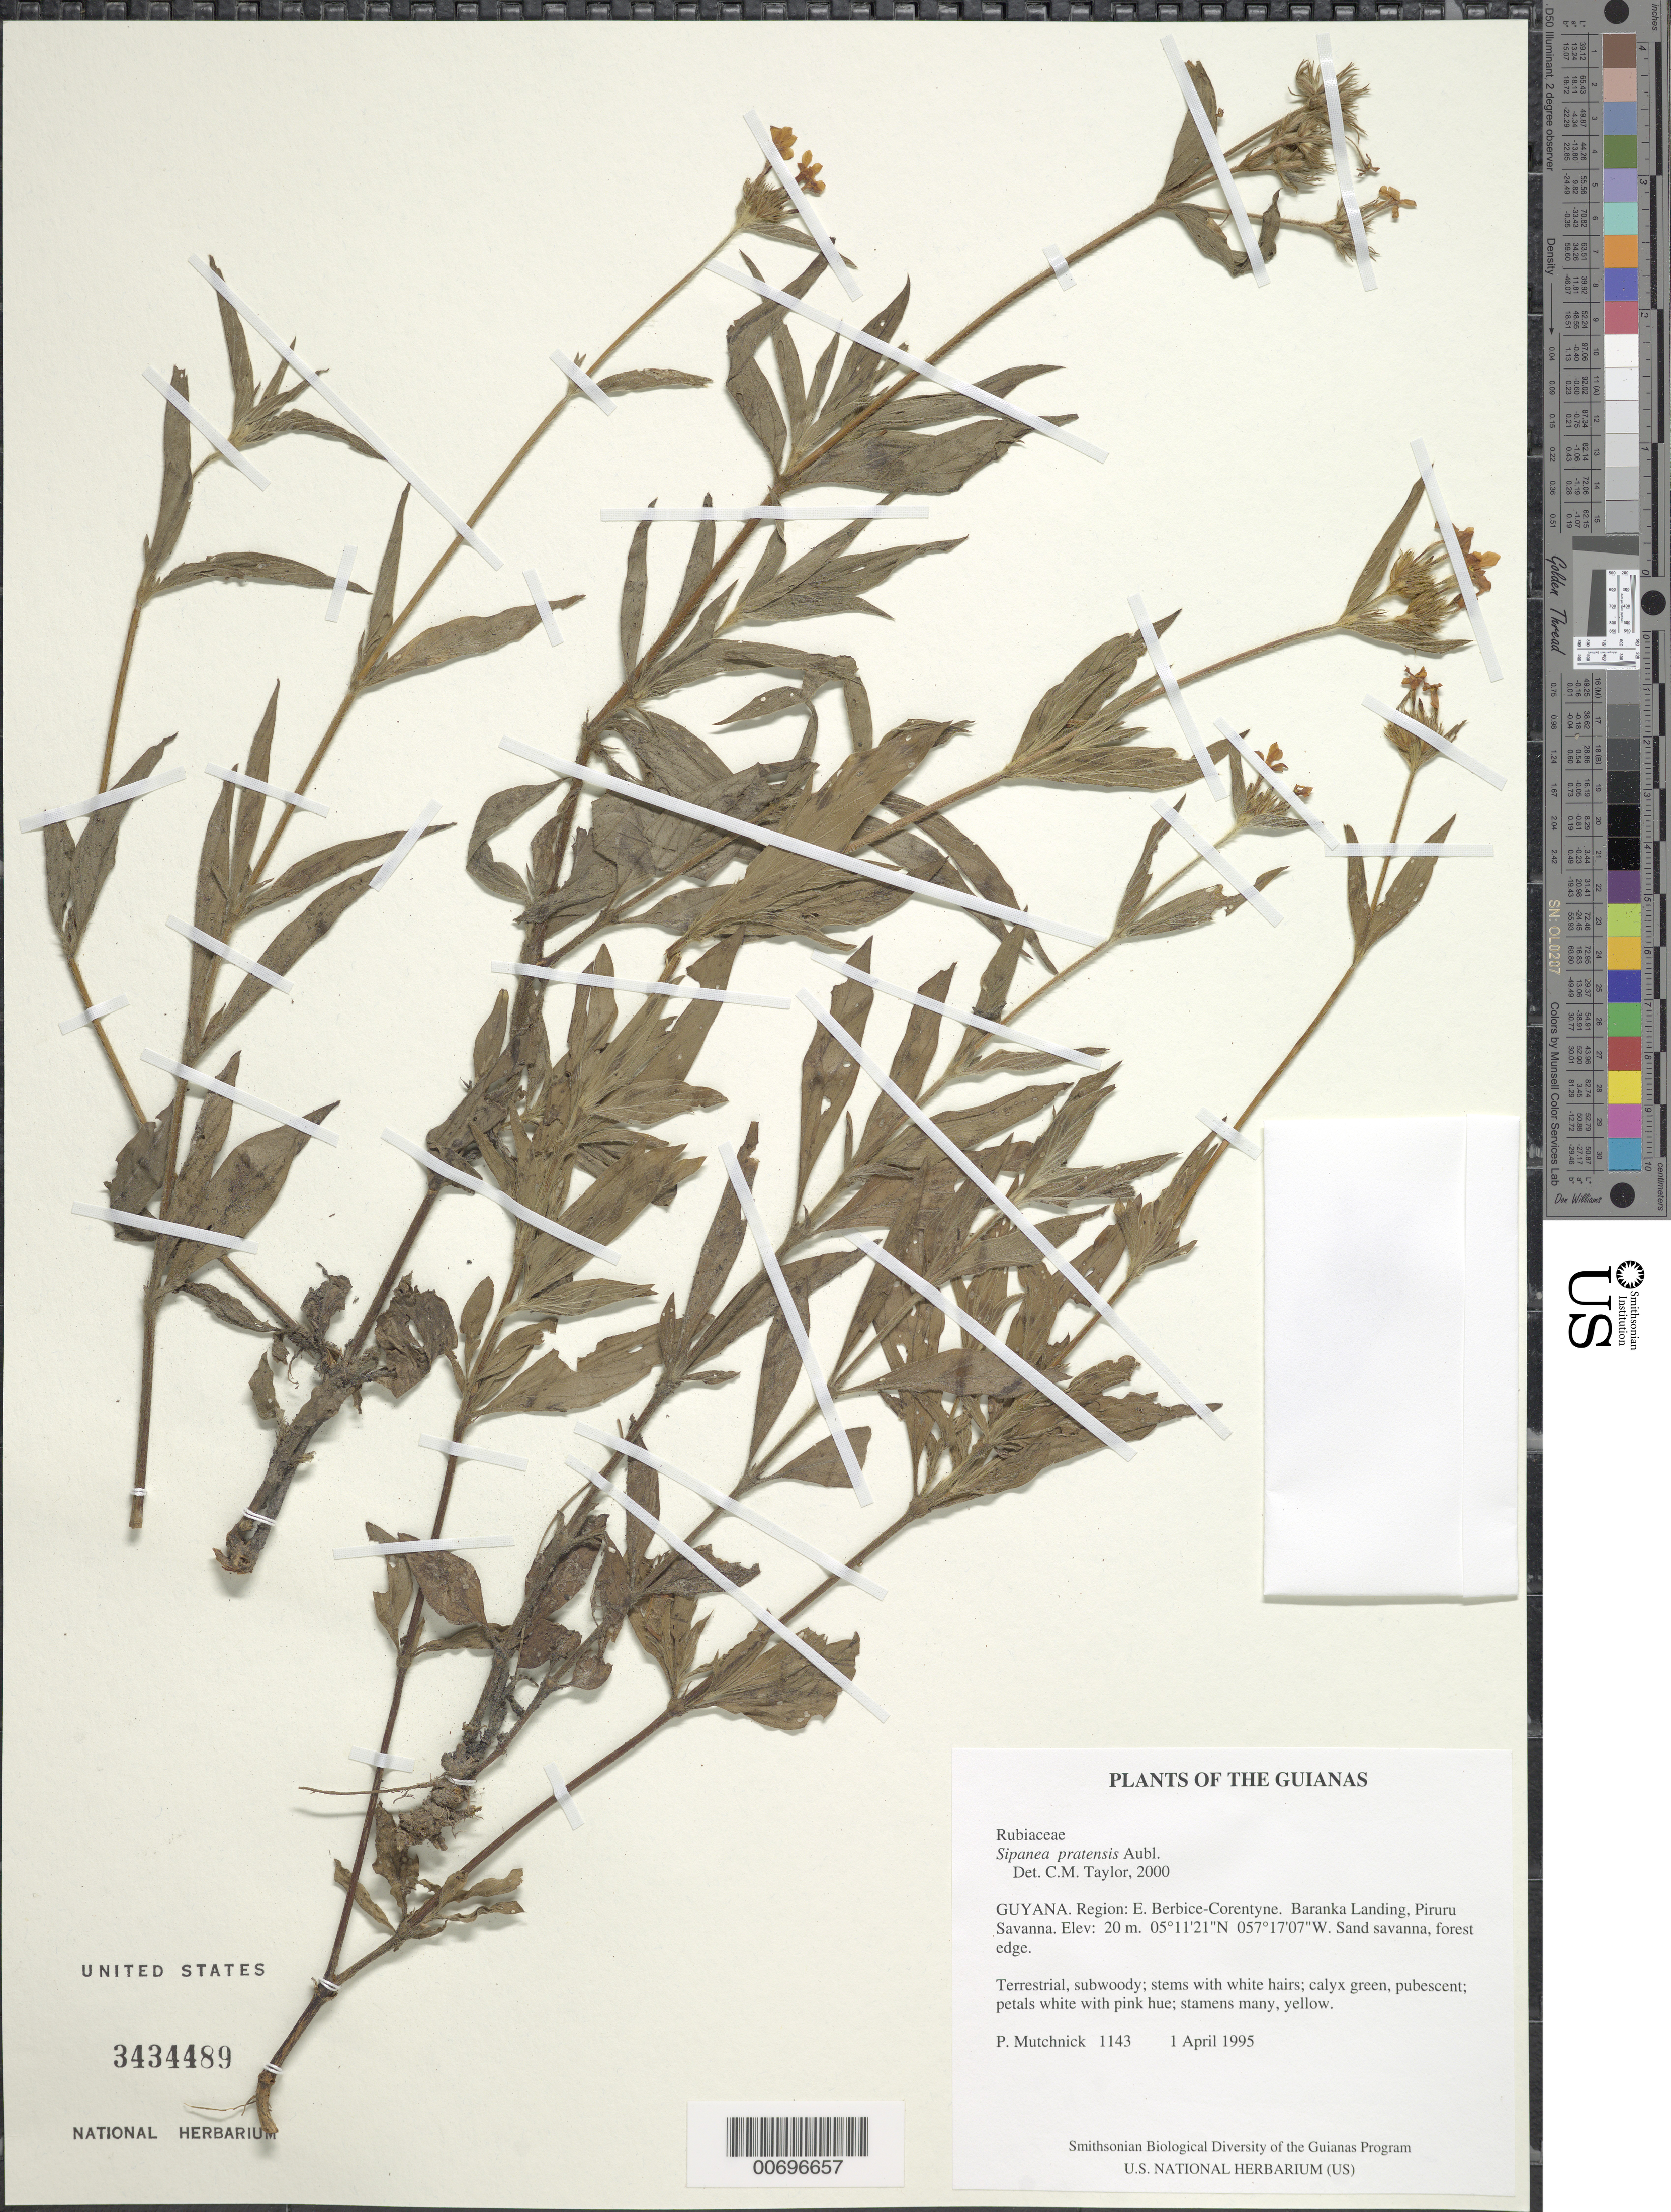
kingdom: Plantae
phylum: Tracheophyta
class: Magnoliopsida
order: Gentianales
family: Rubiaceae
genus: Sipanea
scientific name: Sipanea pratensis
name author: Aubl.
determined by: Taylor, Charlotte M.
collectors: P. Mutchnick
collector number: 1143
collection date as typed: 1 April 1995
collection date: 1995-04-01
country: Guyana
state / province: E. Berbice-Corentyne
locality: Baranka Landing, Piruru Savanna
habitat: Sand savanna, forest edge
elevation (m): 20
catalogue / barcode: US 3434489